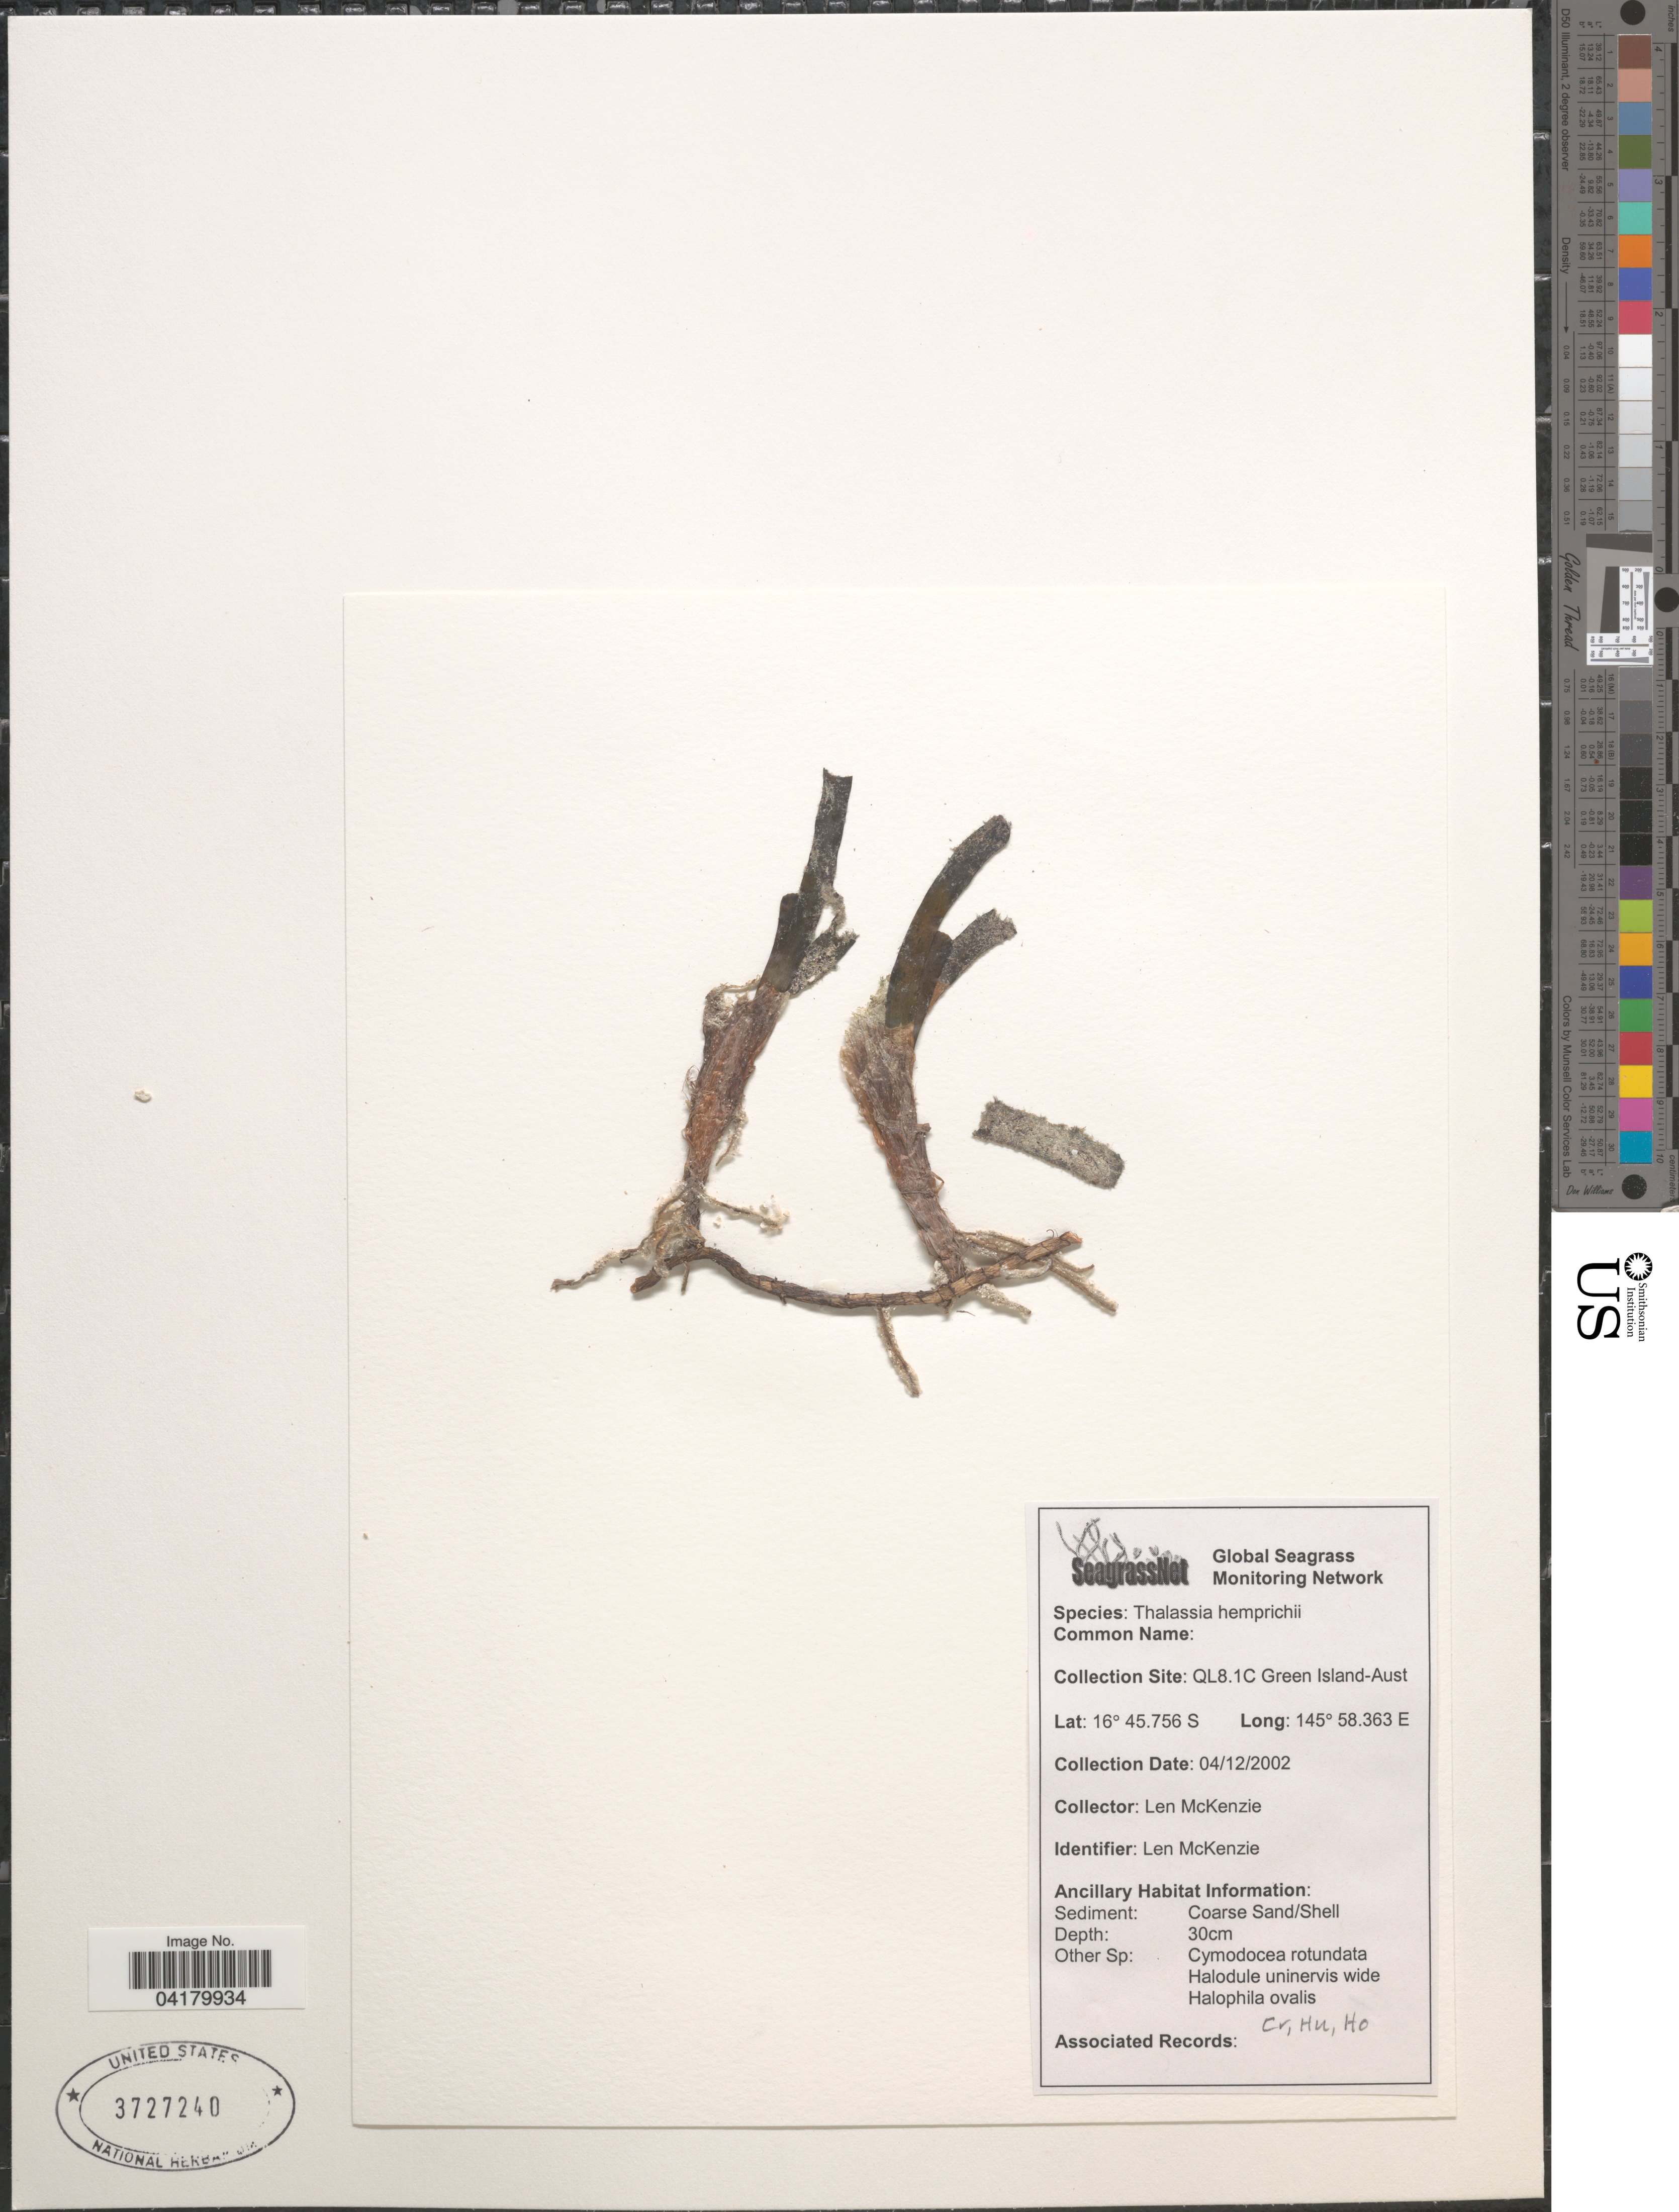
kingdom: Plantae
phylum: Tracheophyta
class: Liliopsida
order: Alismatales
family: Hydrocharitaceae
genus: Thalassia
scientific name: Thalassia hemprichii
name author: Asch.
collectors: L. McKenzie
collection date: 2002-12-04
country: Australia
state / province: Queensland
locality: Collection Site: QL8.1C Green Island.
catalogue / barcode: US 3727240